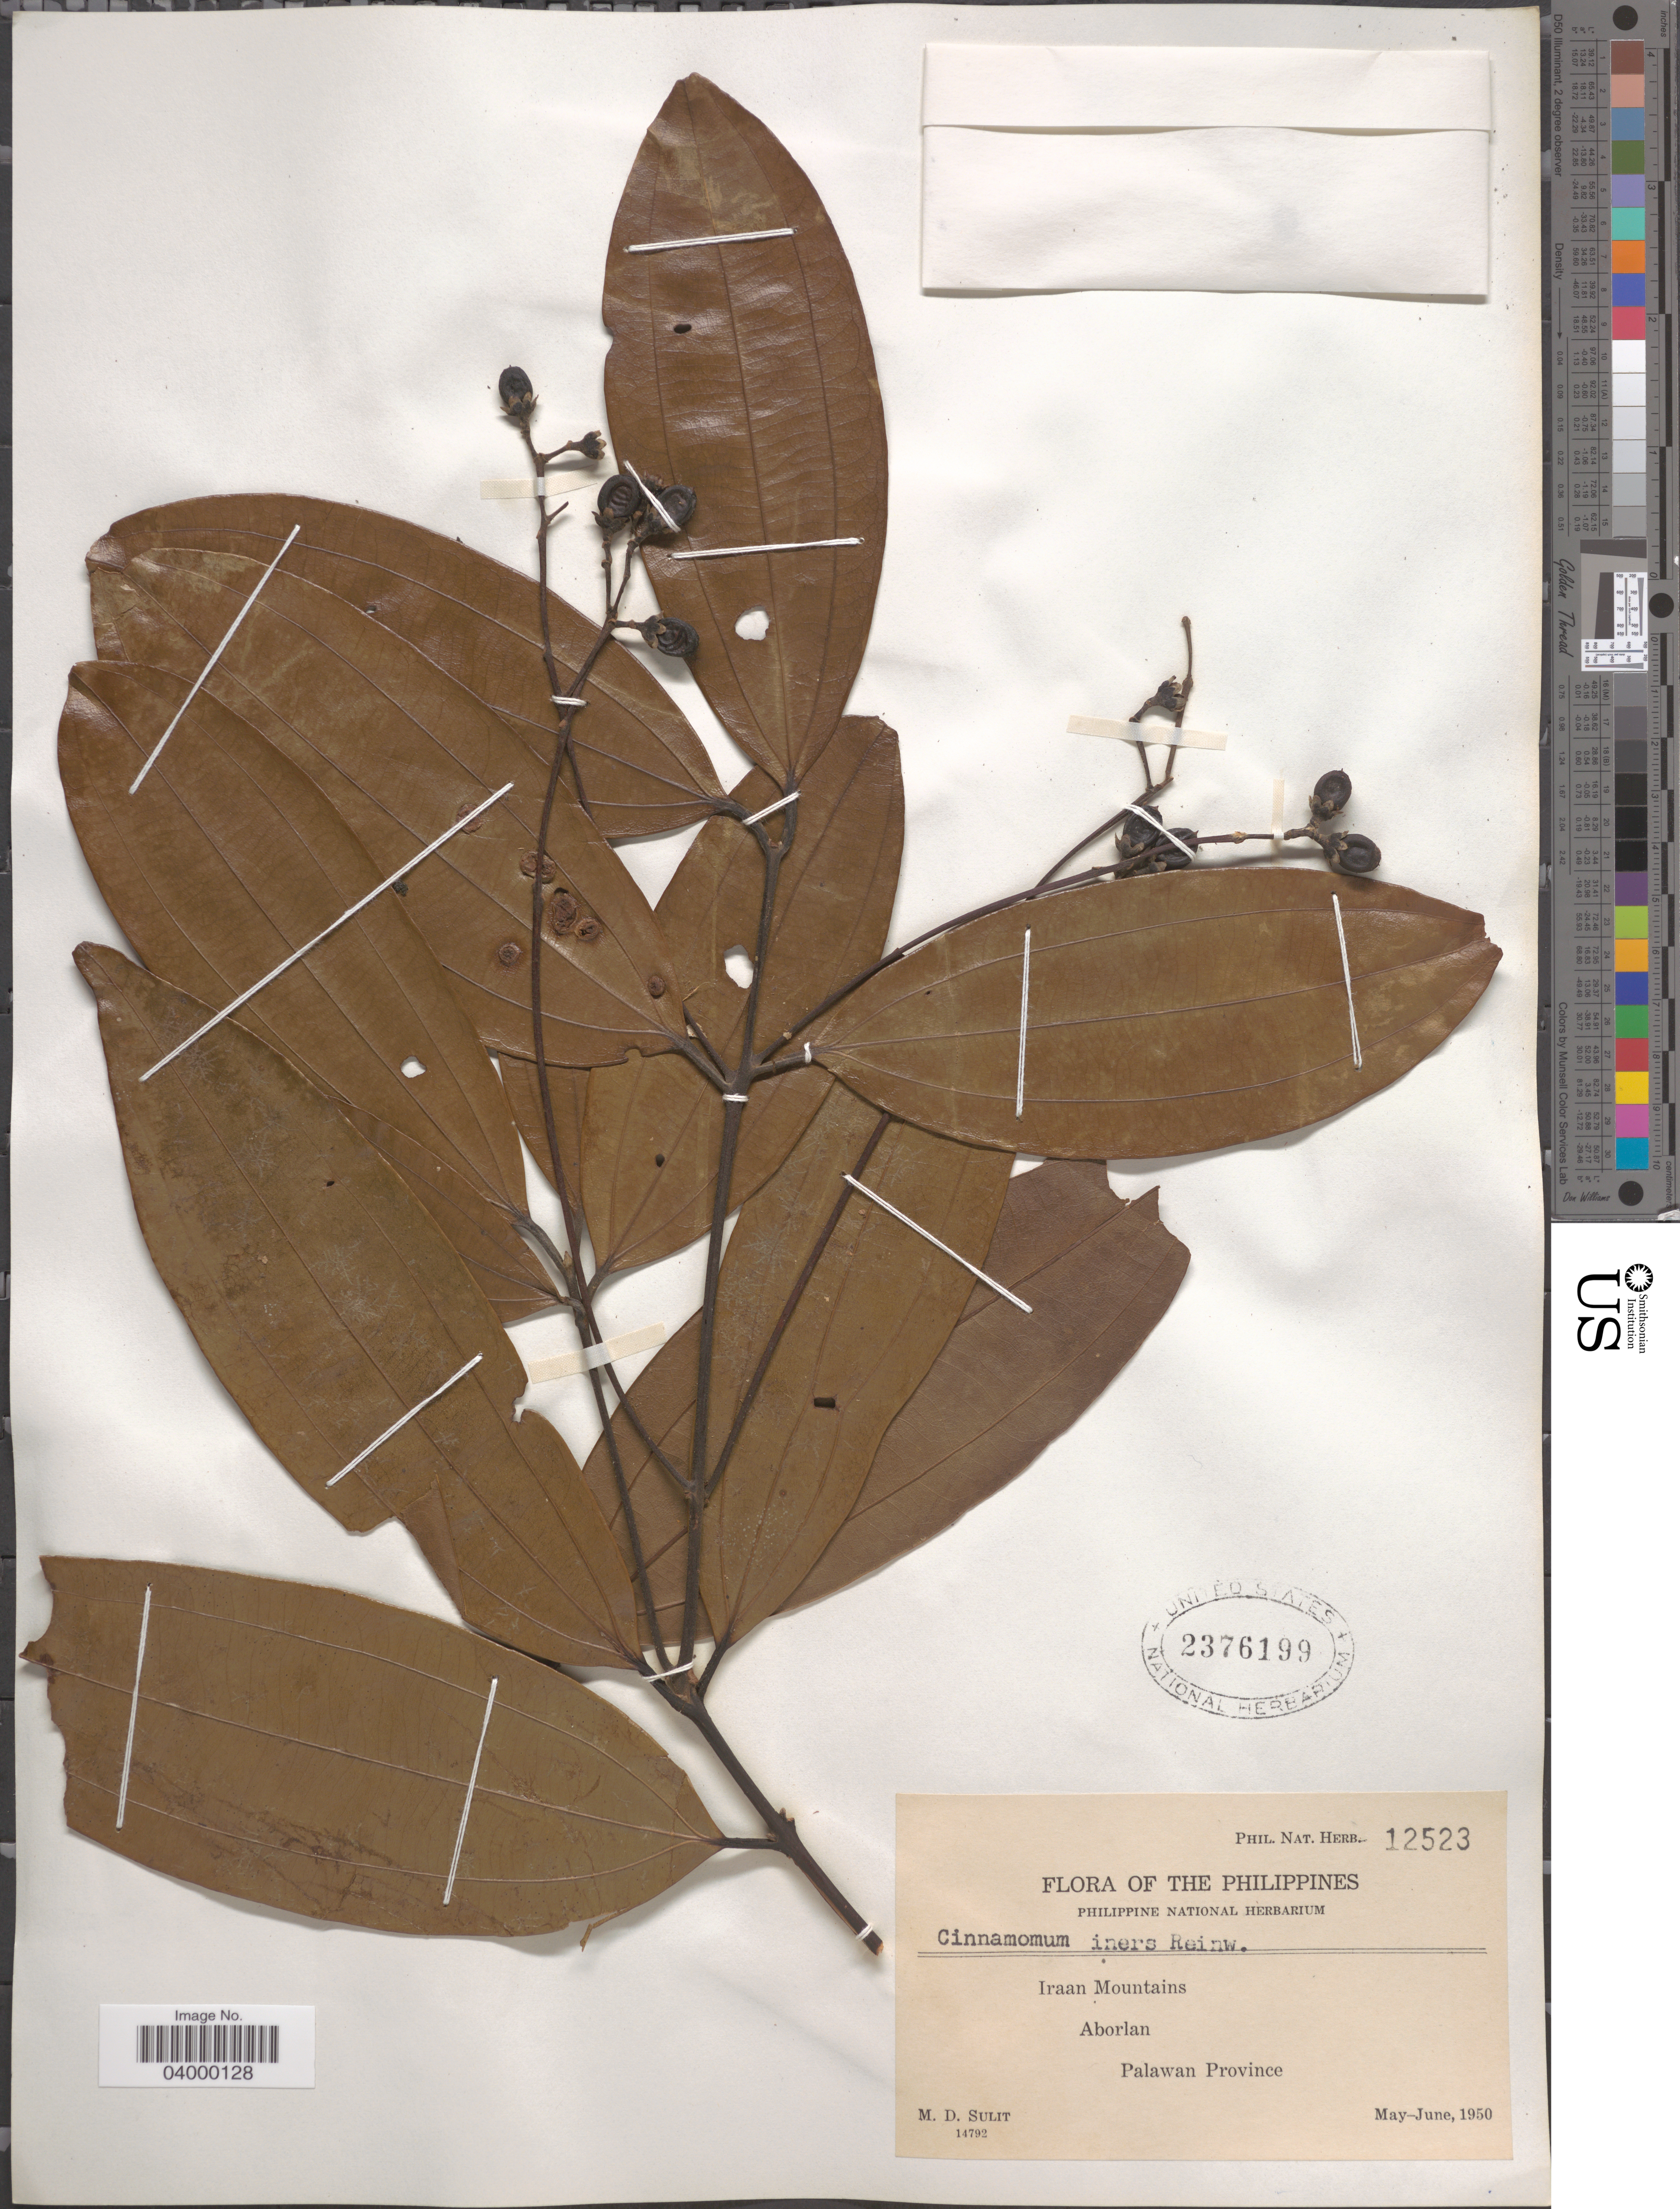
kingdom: Plantae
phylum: Tracheophyta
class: Magnoliopsida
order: Laurales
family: Lauraceae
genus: Cinnamomum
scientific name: Cinnamomum iners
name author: Reinw. ex Blume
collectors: M. Sulit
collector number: Phil. Nat. Herb. 12523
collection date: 1950-05/1950-06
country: Philippines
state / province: Mimaropa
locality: Iraan Mountains. Aborlan. Palawan Province.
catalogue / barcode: US 2376199